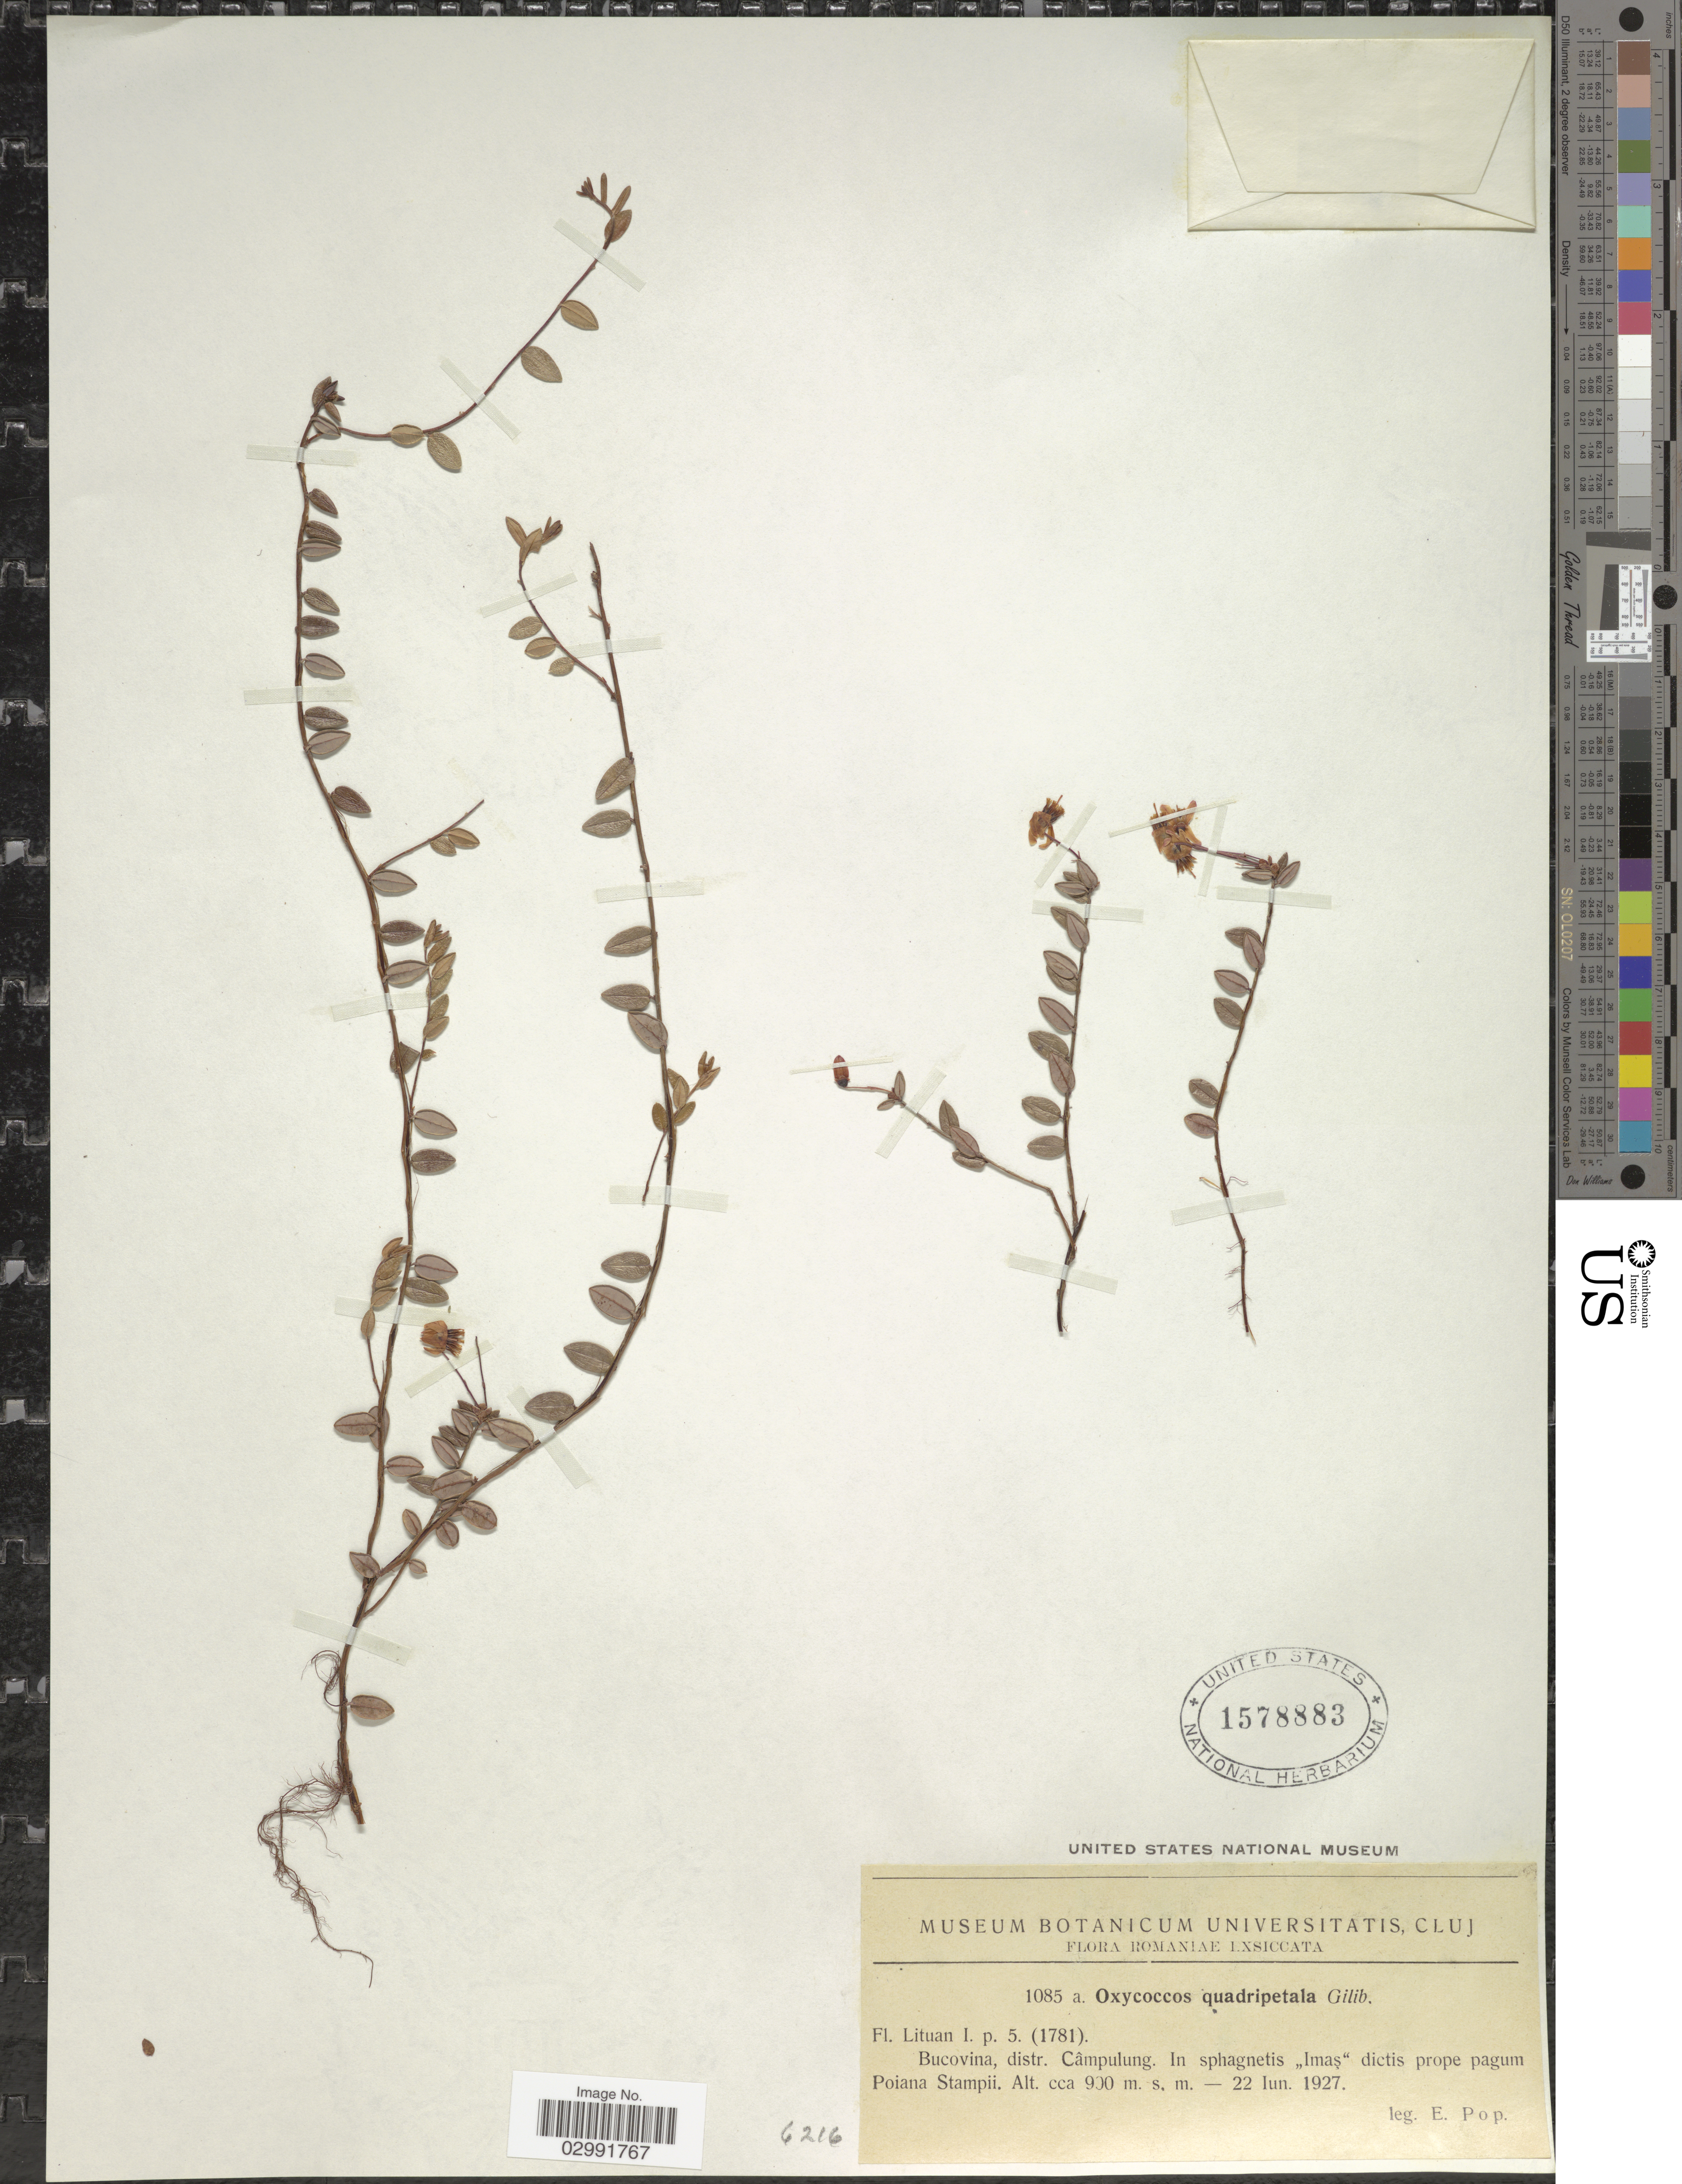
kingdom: Plantae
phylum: Tracheophyta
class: Magnoliopsida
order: Ericales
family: Ericaceae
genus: Vaccinium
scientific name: Vaccinium oxycoccos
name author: L.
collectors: E. Pop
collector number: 1085a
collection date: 1927-06-22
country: Romania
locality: Bucovina, distr. Càmpulung. In sphagnetis "Imas" dictis prope pagum Poiana Stampii.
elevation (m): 900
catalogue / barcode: US 1578883